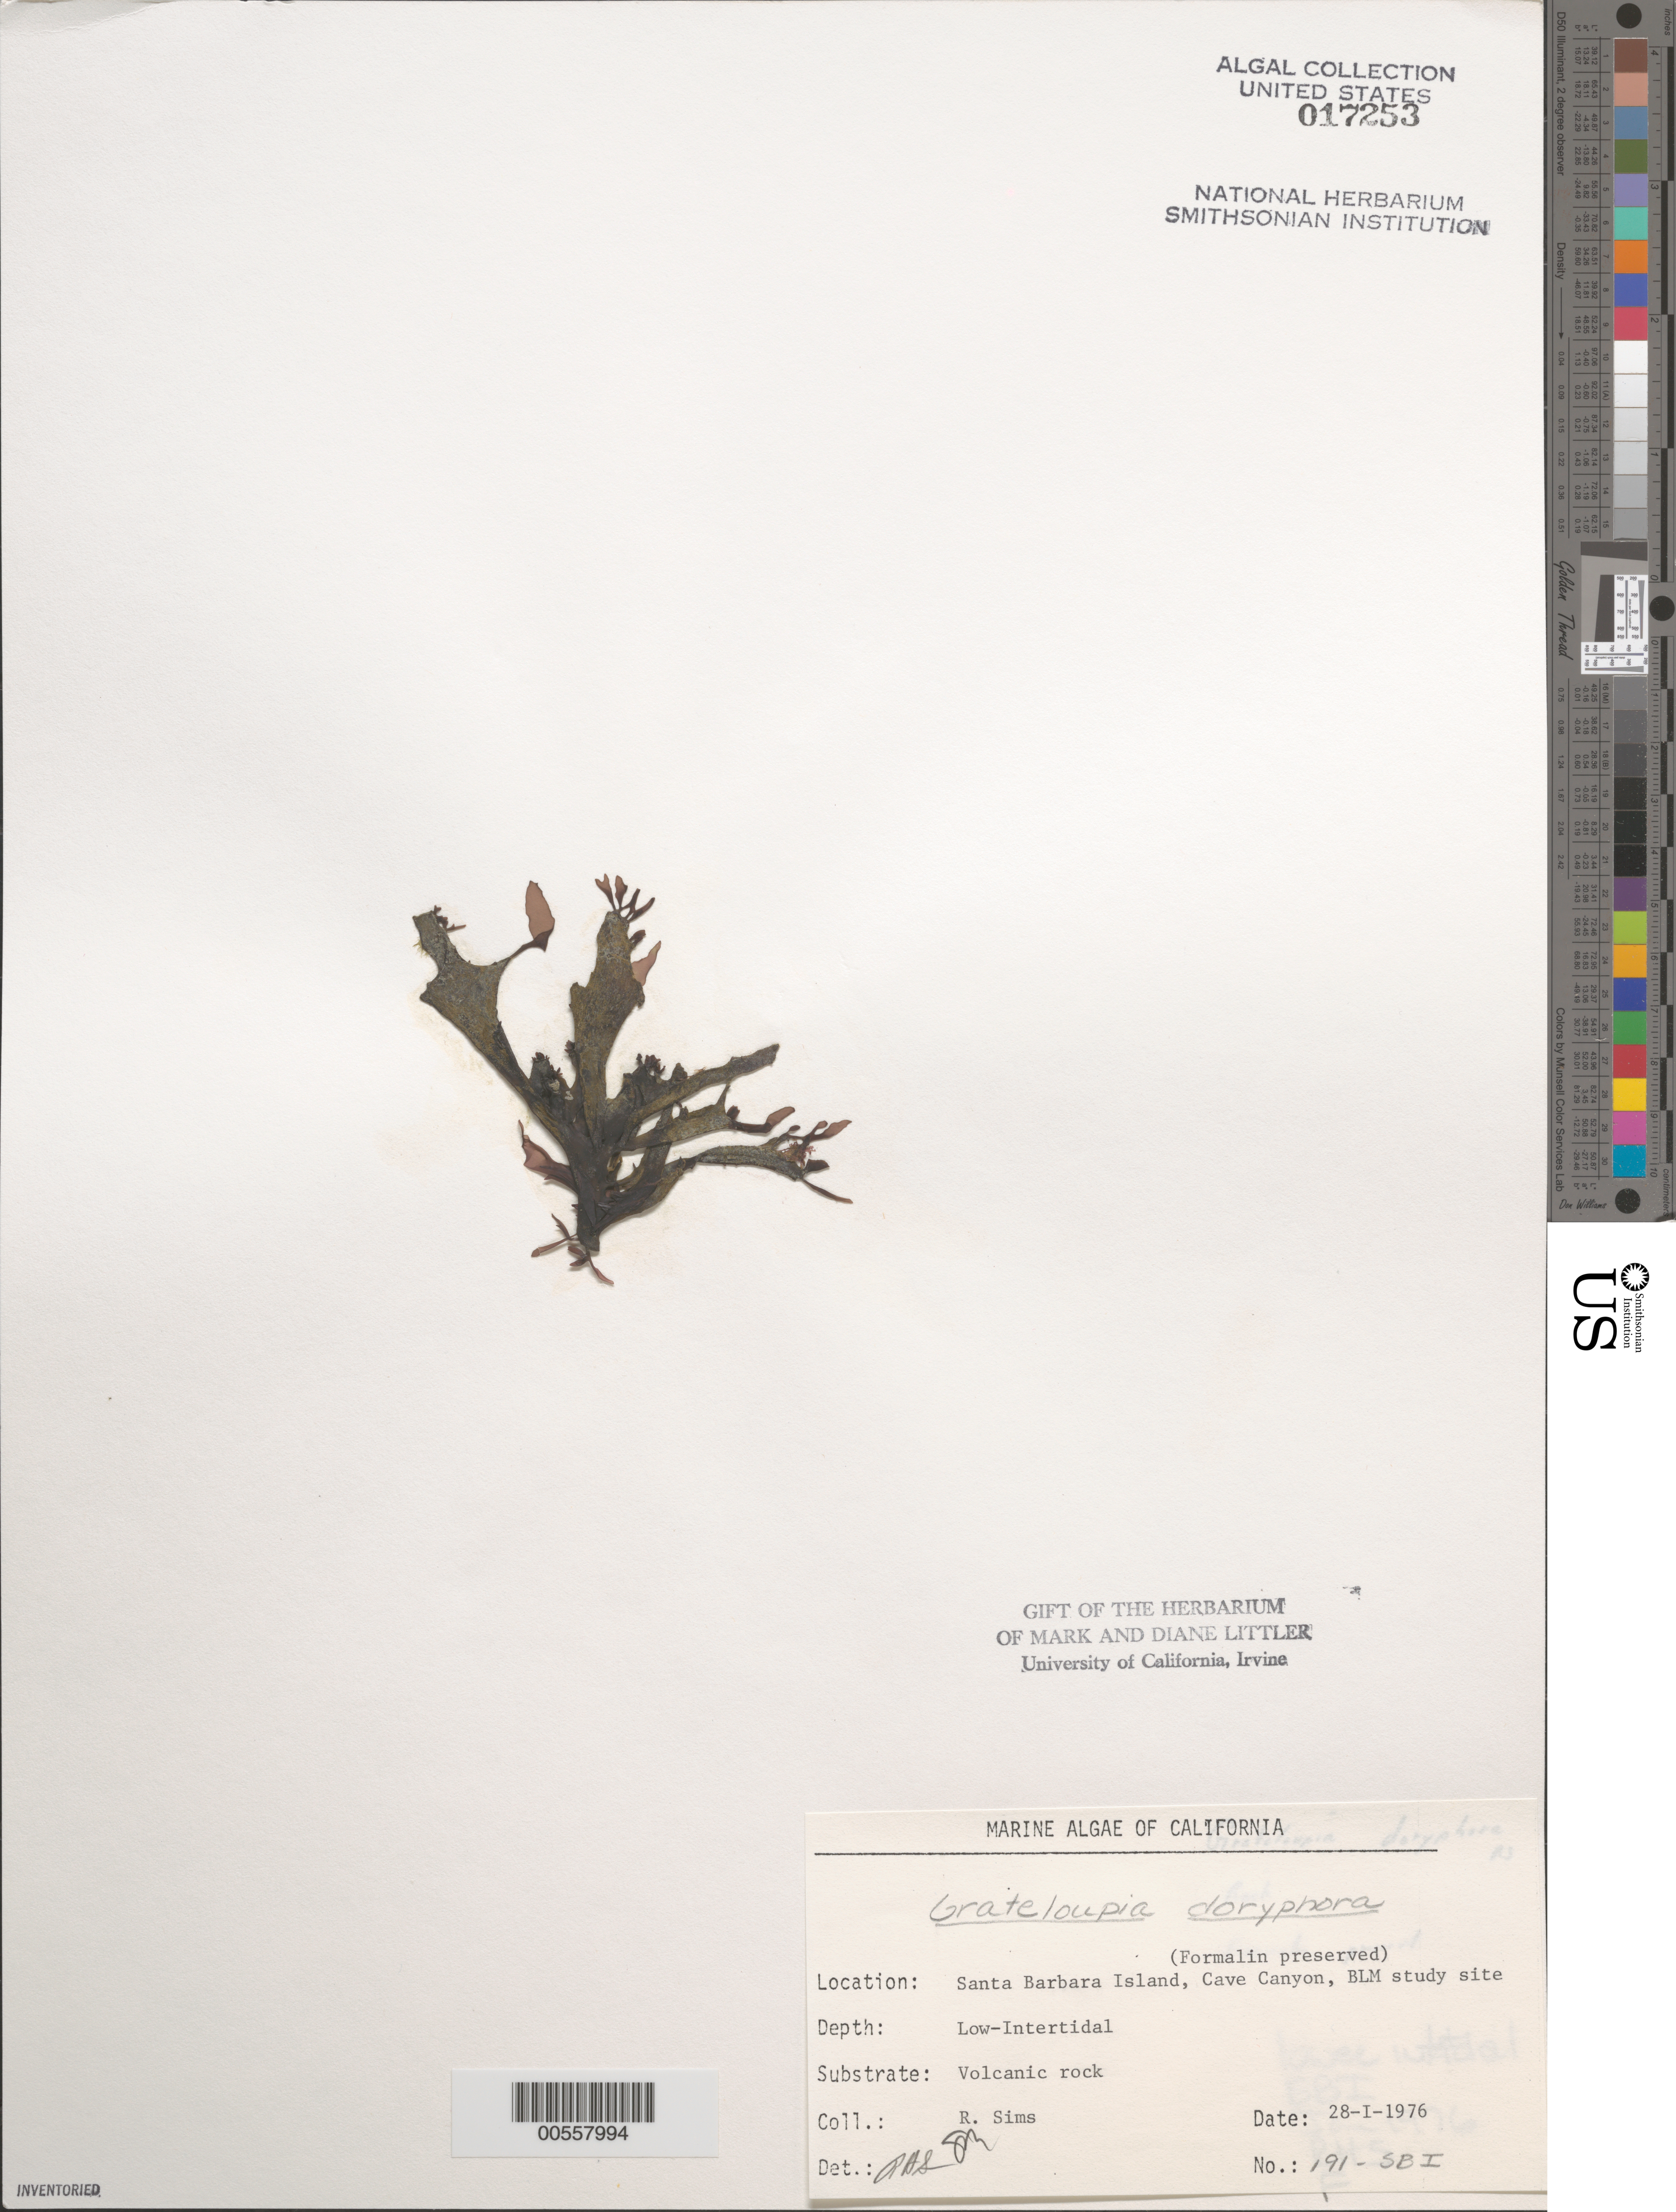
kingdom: Plantae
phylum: Rhodophyta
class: Florideophyceae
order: Halymeniales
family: Halymeniaceae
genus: Grateloupia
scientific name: Grateloupia doryphora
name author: (Mont.) Howe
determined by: Sims, Robert H.; Murray, S. N.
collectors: R. H. Sims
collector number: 191-sbi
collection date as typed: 28 Jan 1976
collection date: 1976-01-28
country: United States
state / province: California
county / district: Santa Barbara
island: Santa Barbara Island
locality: Cave Canyon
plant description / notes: BLM-SOCALBIGHT Rocky Intertidal Survey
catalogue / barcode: US 17253